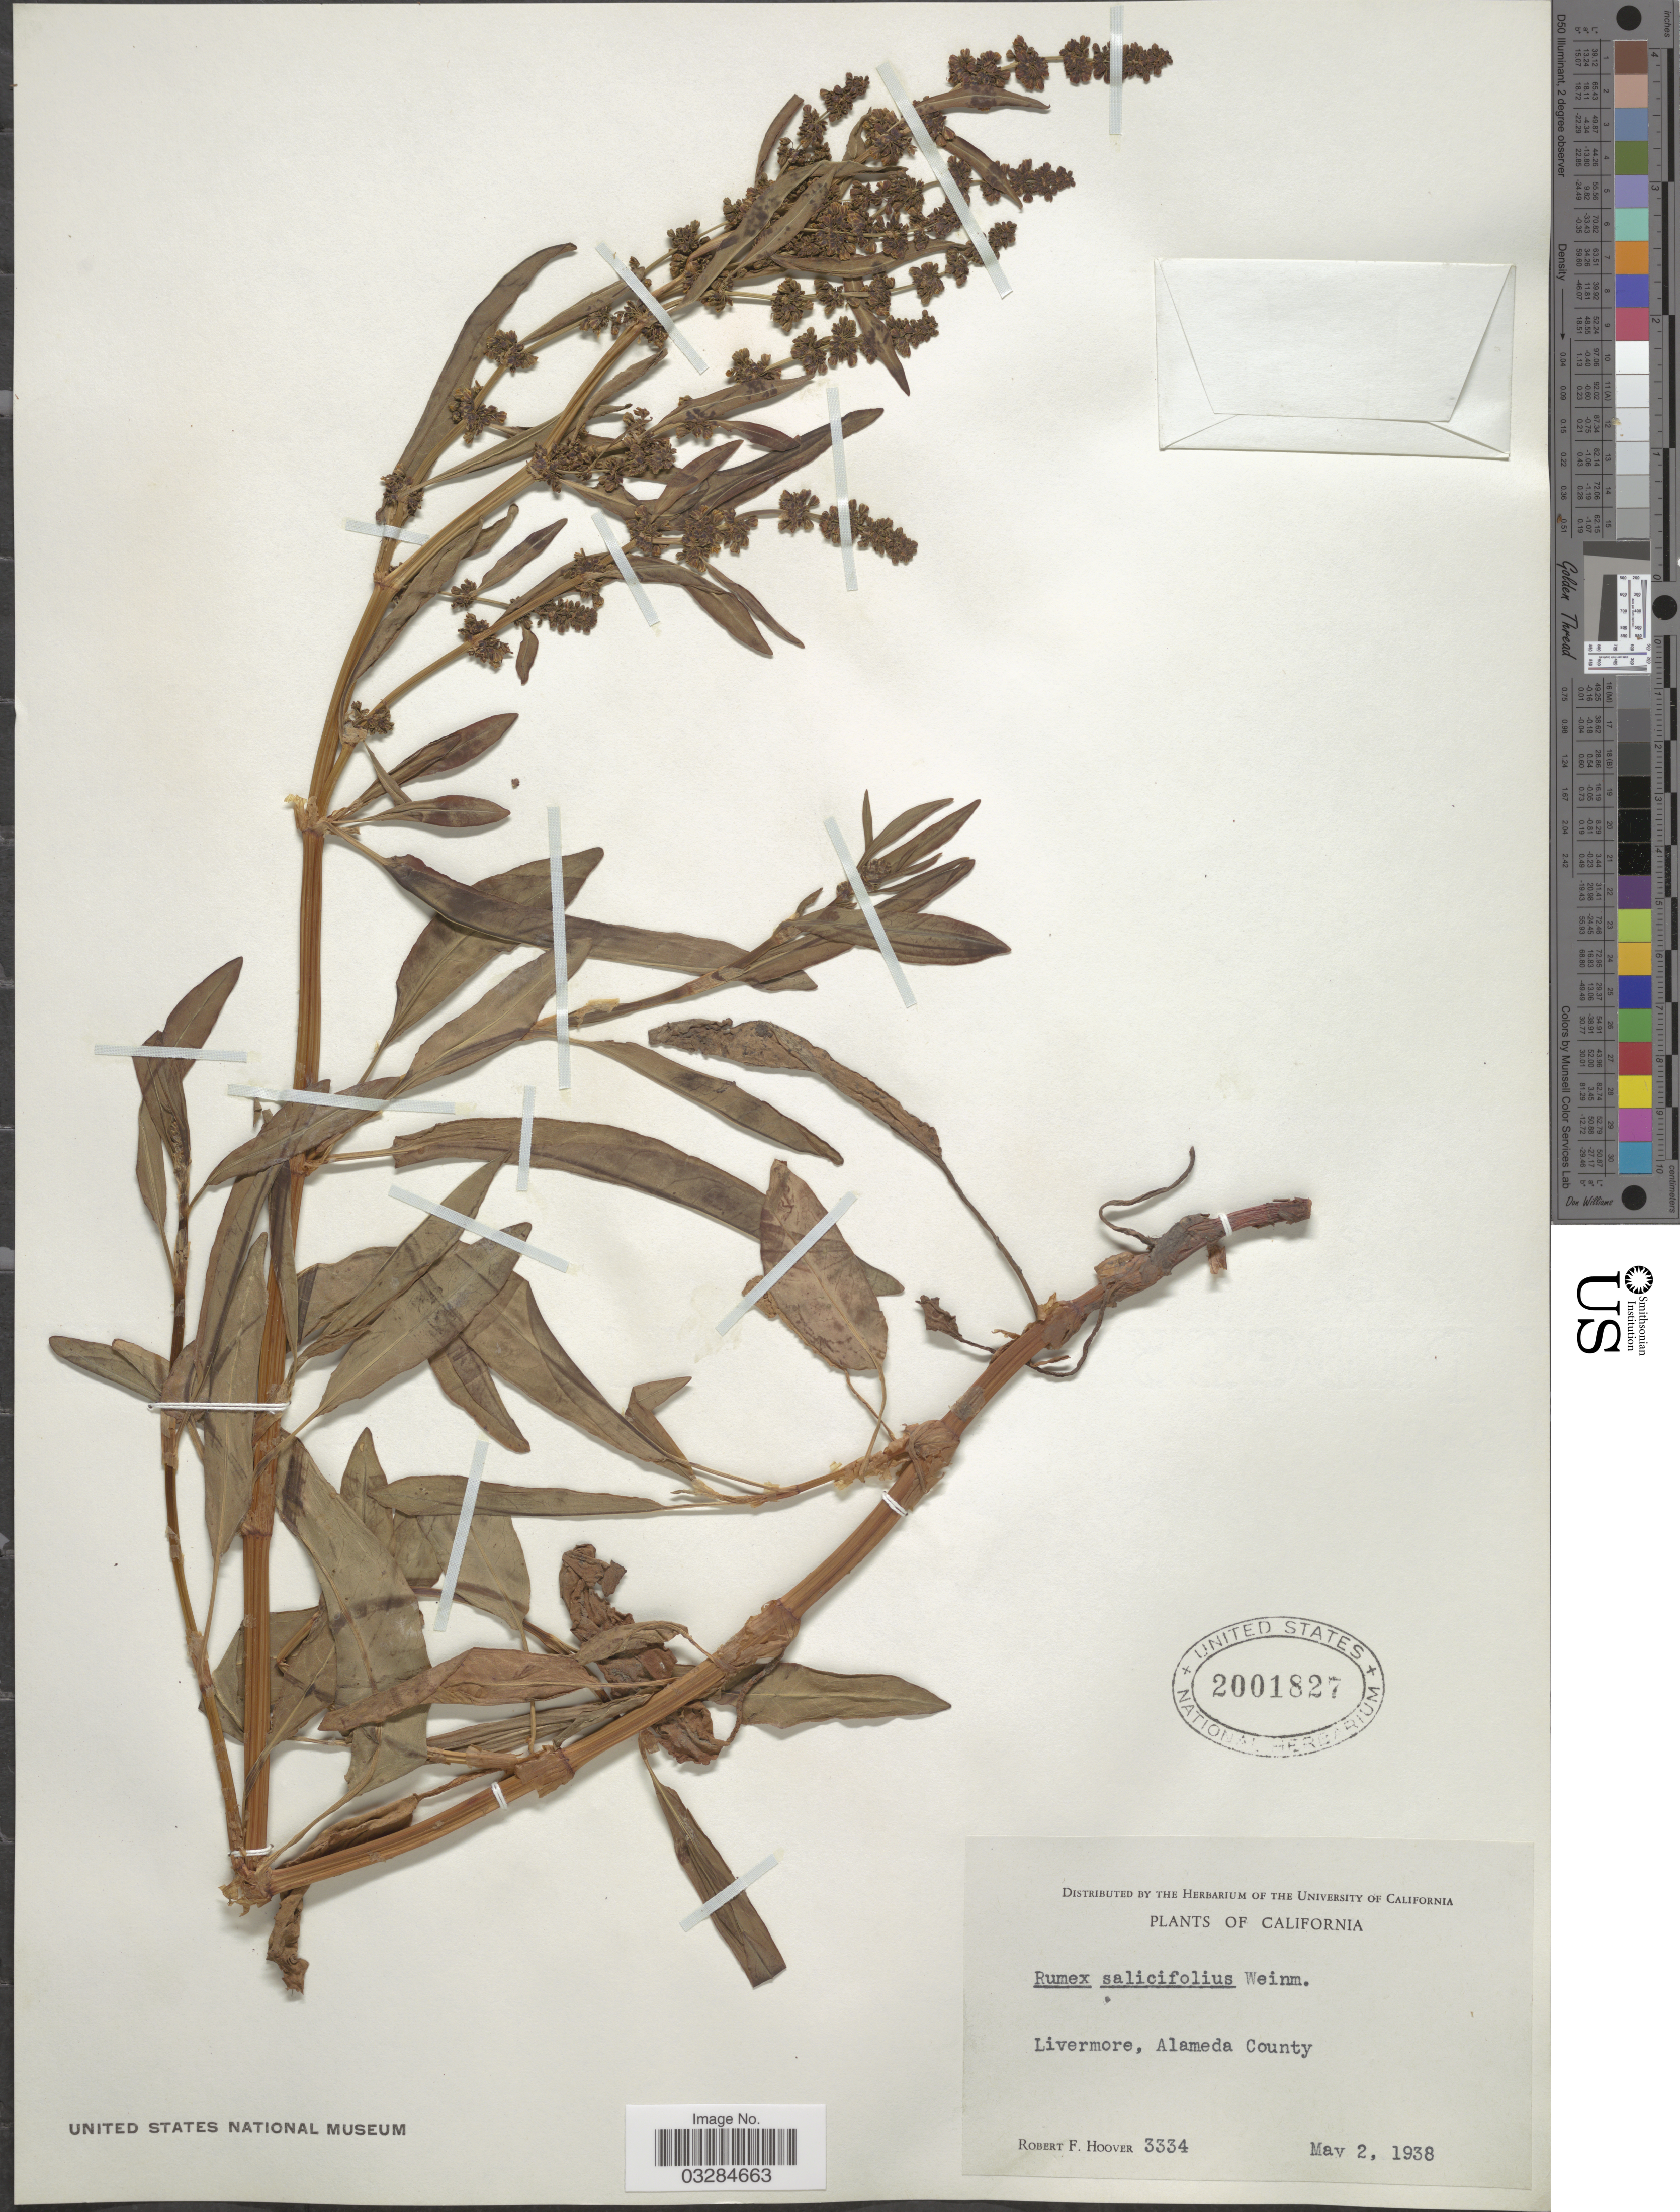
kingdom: Plantae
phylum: Tracheophyta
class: Magnoliopsida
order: Caryophyllales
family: Polygonaceae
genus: Rumex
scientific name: Rumex salicifolius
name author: Weinm.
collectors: R. F. Hoover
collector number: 3334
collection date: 1938-05-02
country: United States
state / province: California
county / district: Alameda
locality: Livermore, Alameda County.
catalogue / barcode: US 2001827